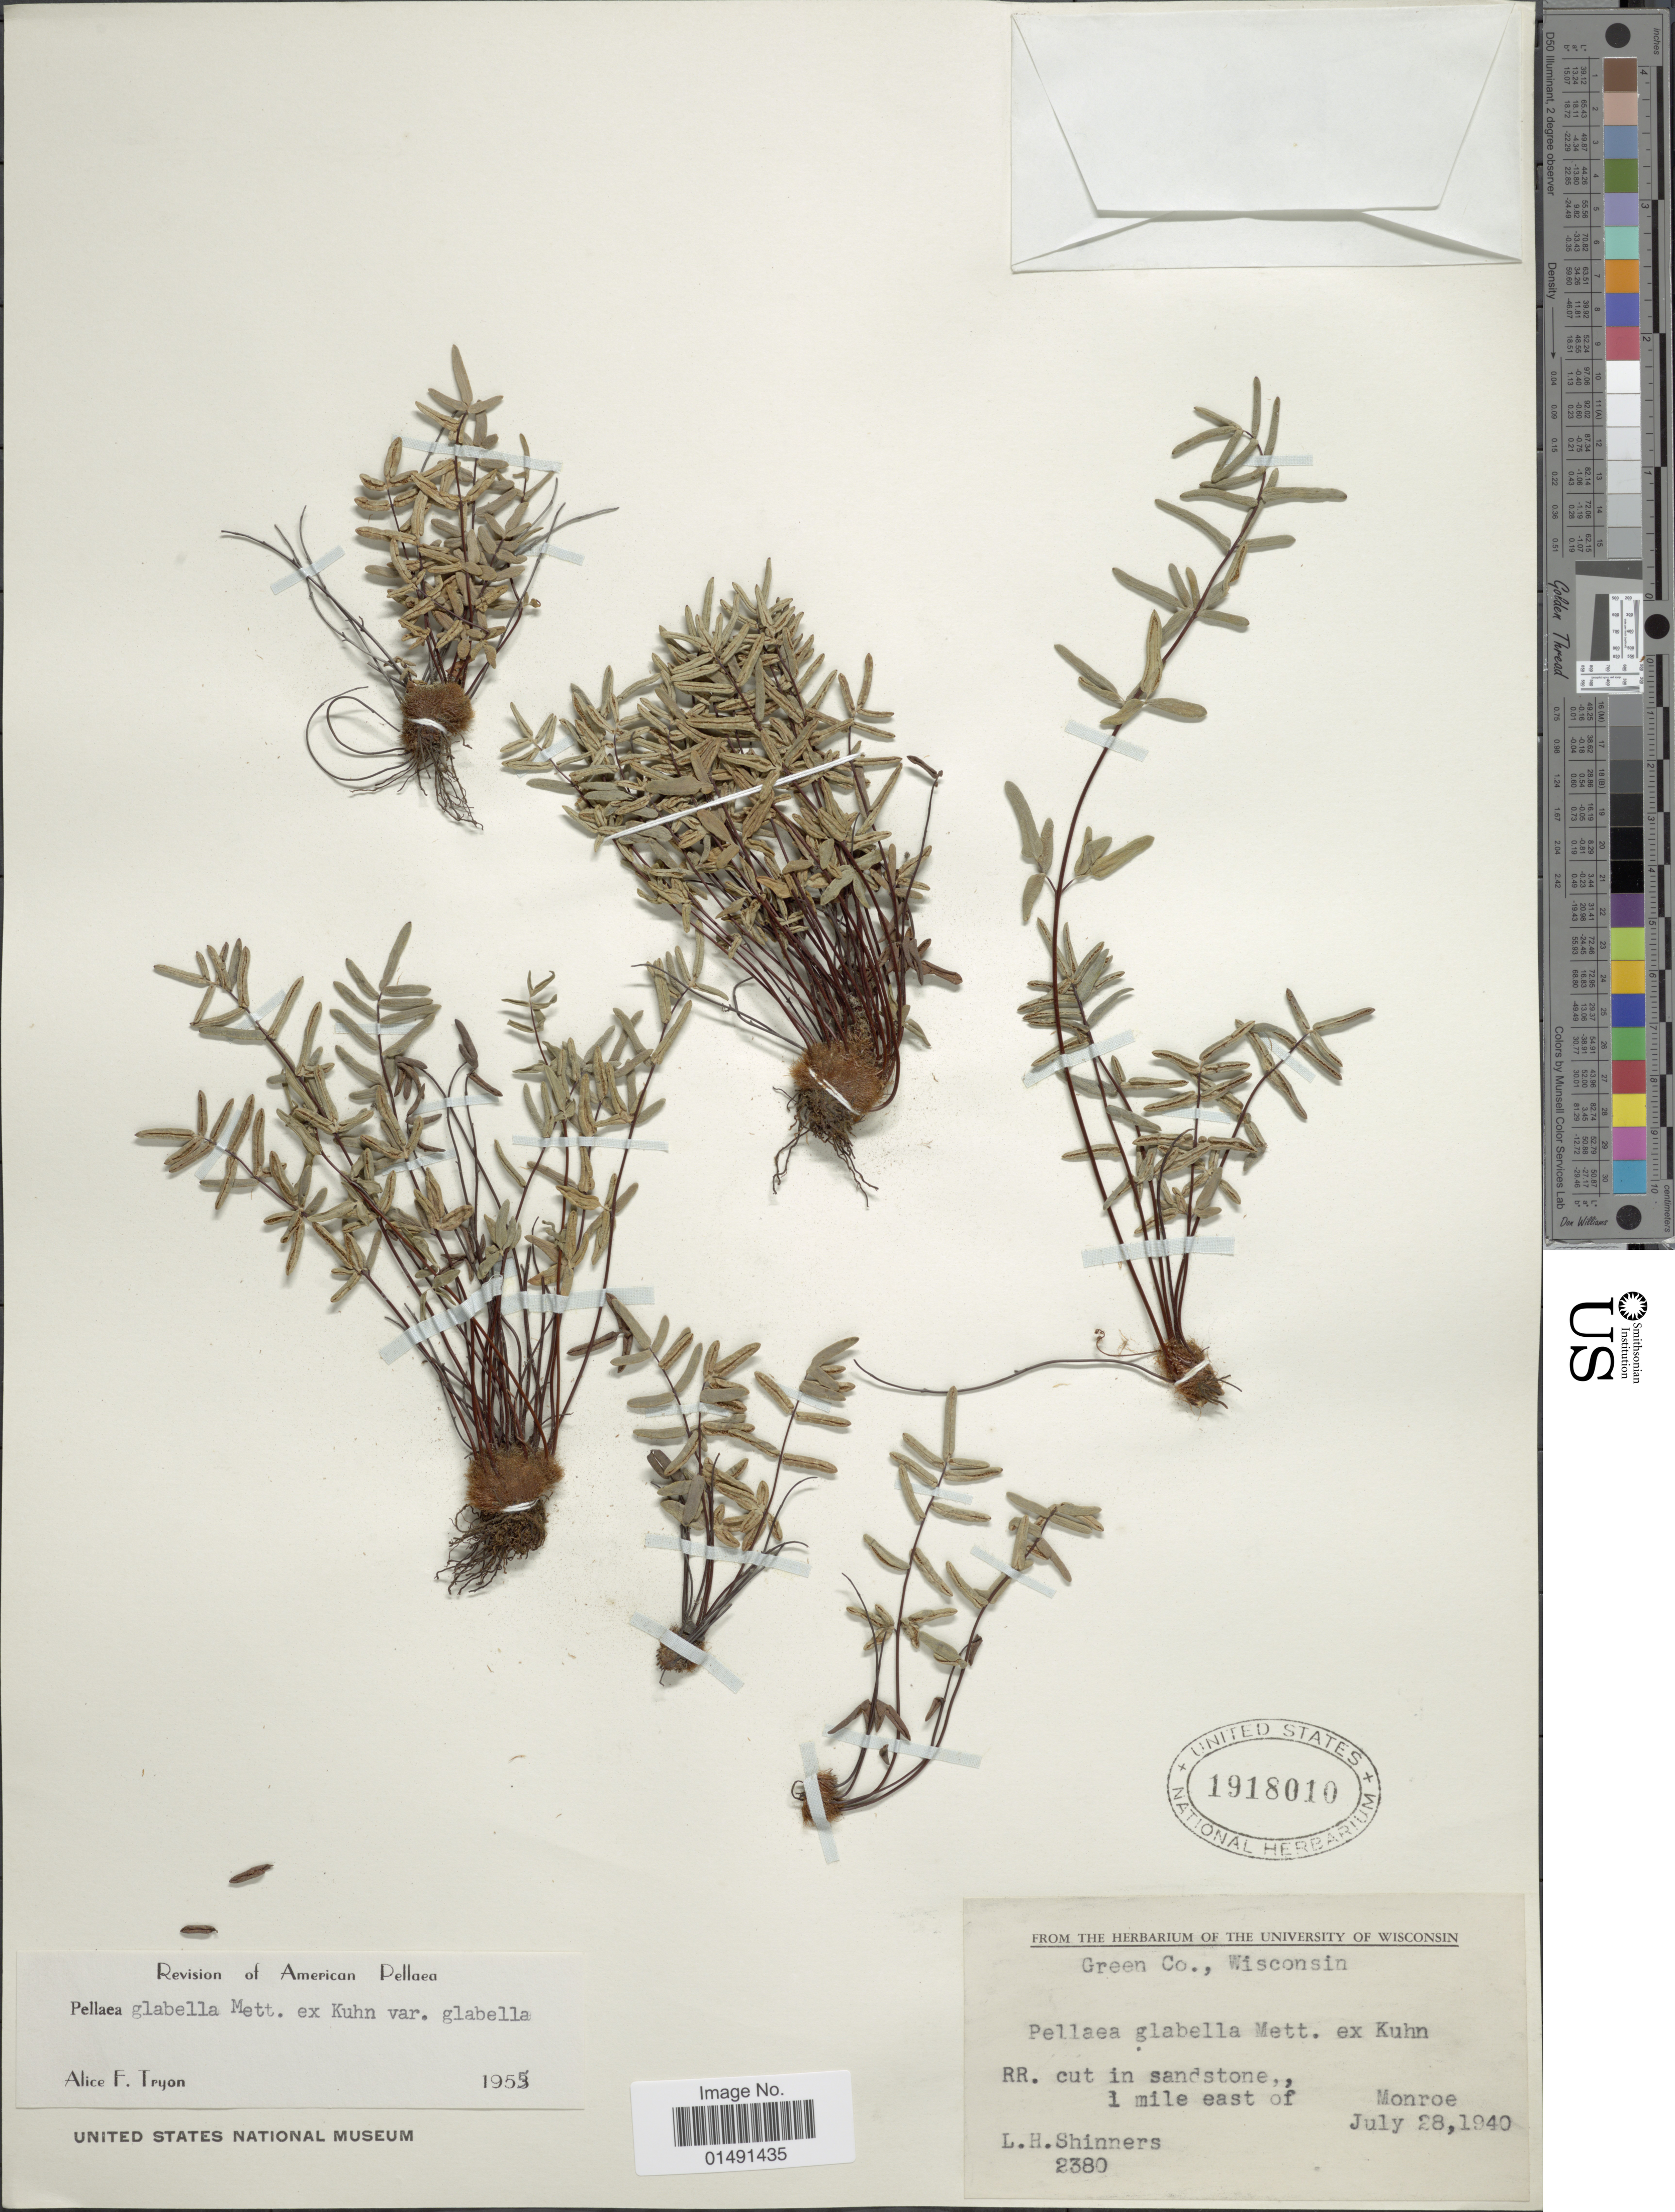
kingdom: Plantae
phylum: Tracheophyta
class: Polypodiopsida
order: Polypodiales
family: Pteridaceae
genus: Pellaea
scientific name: Pellaea glabella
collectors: L. H. Shinners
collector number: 2380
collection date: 1940-07-28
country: United States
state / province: Wisconsin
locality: Green Co, 1 mile east of Monroe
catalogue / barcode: US 1918010